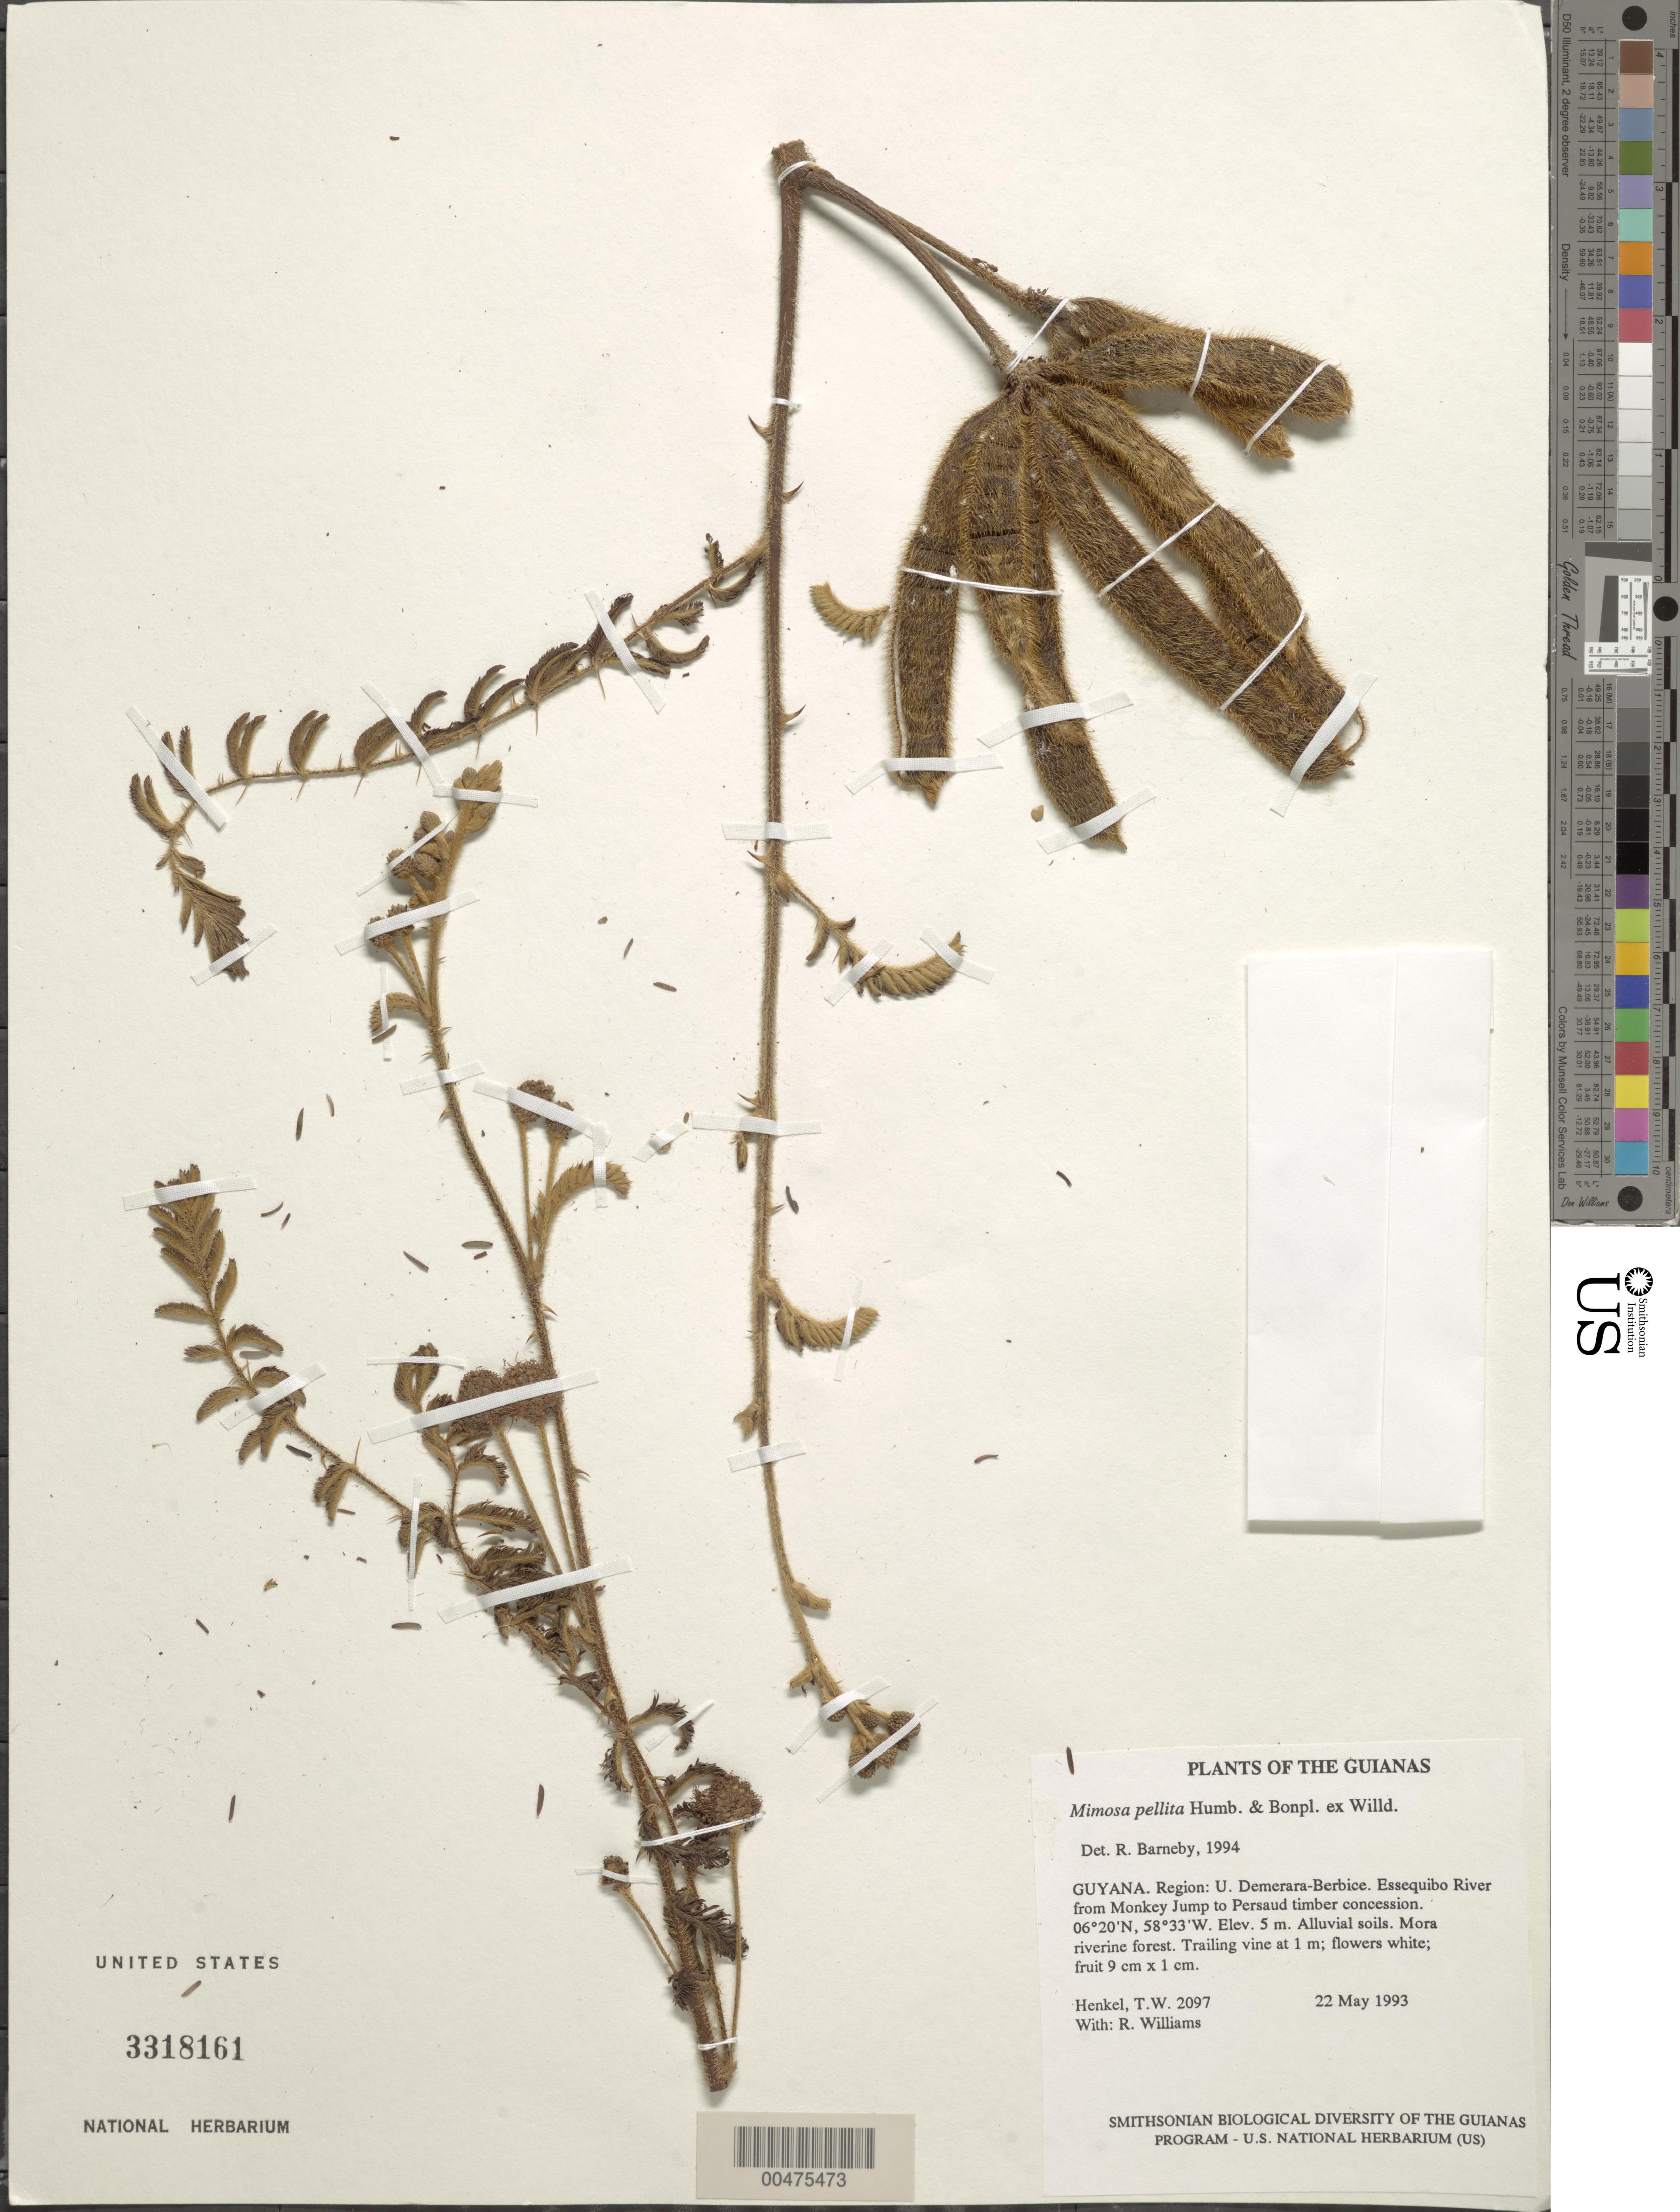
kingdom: Plantae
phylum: Tracheophyta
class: Magnoliopsida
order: Fabales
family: Fabaceae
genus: Mimosa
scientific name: Mimosa pellita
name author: Humb. & Bonpl. ex Willd.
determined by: Barneby, Rupert C., (NY)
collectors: T. Henkel & R. Williams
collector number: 2097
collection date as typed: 22 May 1993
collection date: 1993-05-22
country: Guyana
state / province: U. Demerara-Berbice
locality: Essequibo River from Monkey Jump to Persaud timber concession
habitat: Alluvial soils. Mora riverine forest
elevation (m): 5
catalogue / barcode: US 3318161